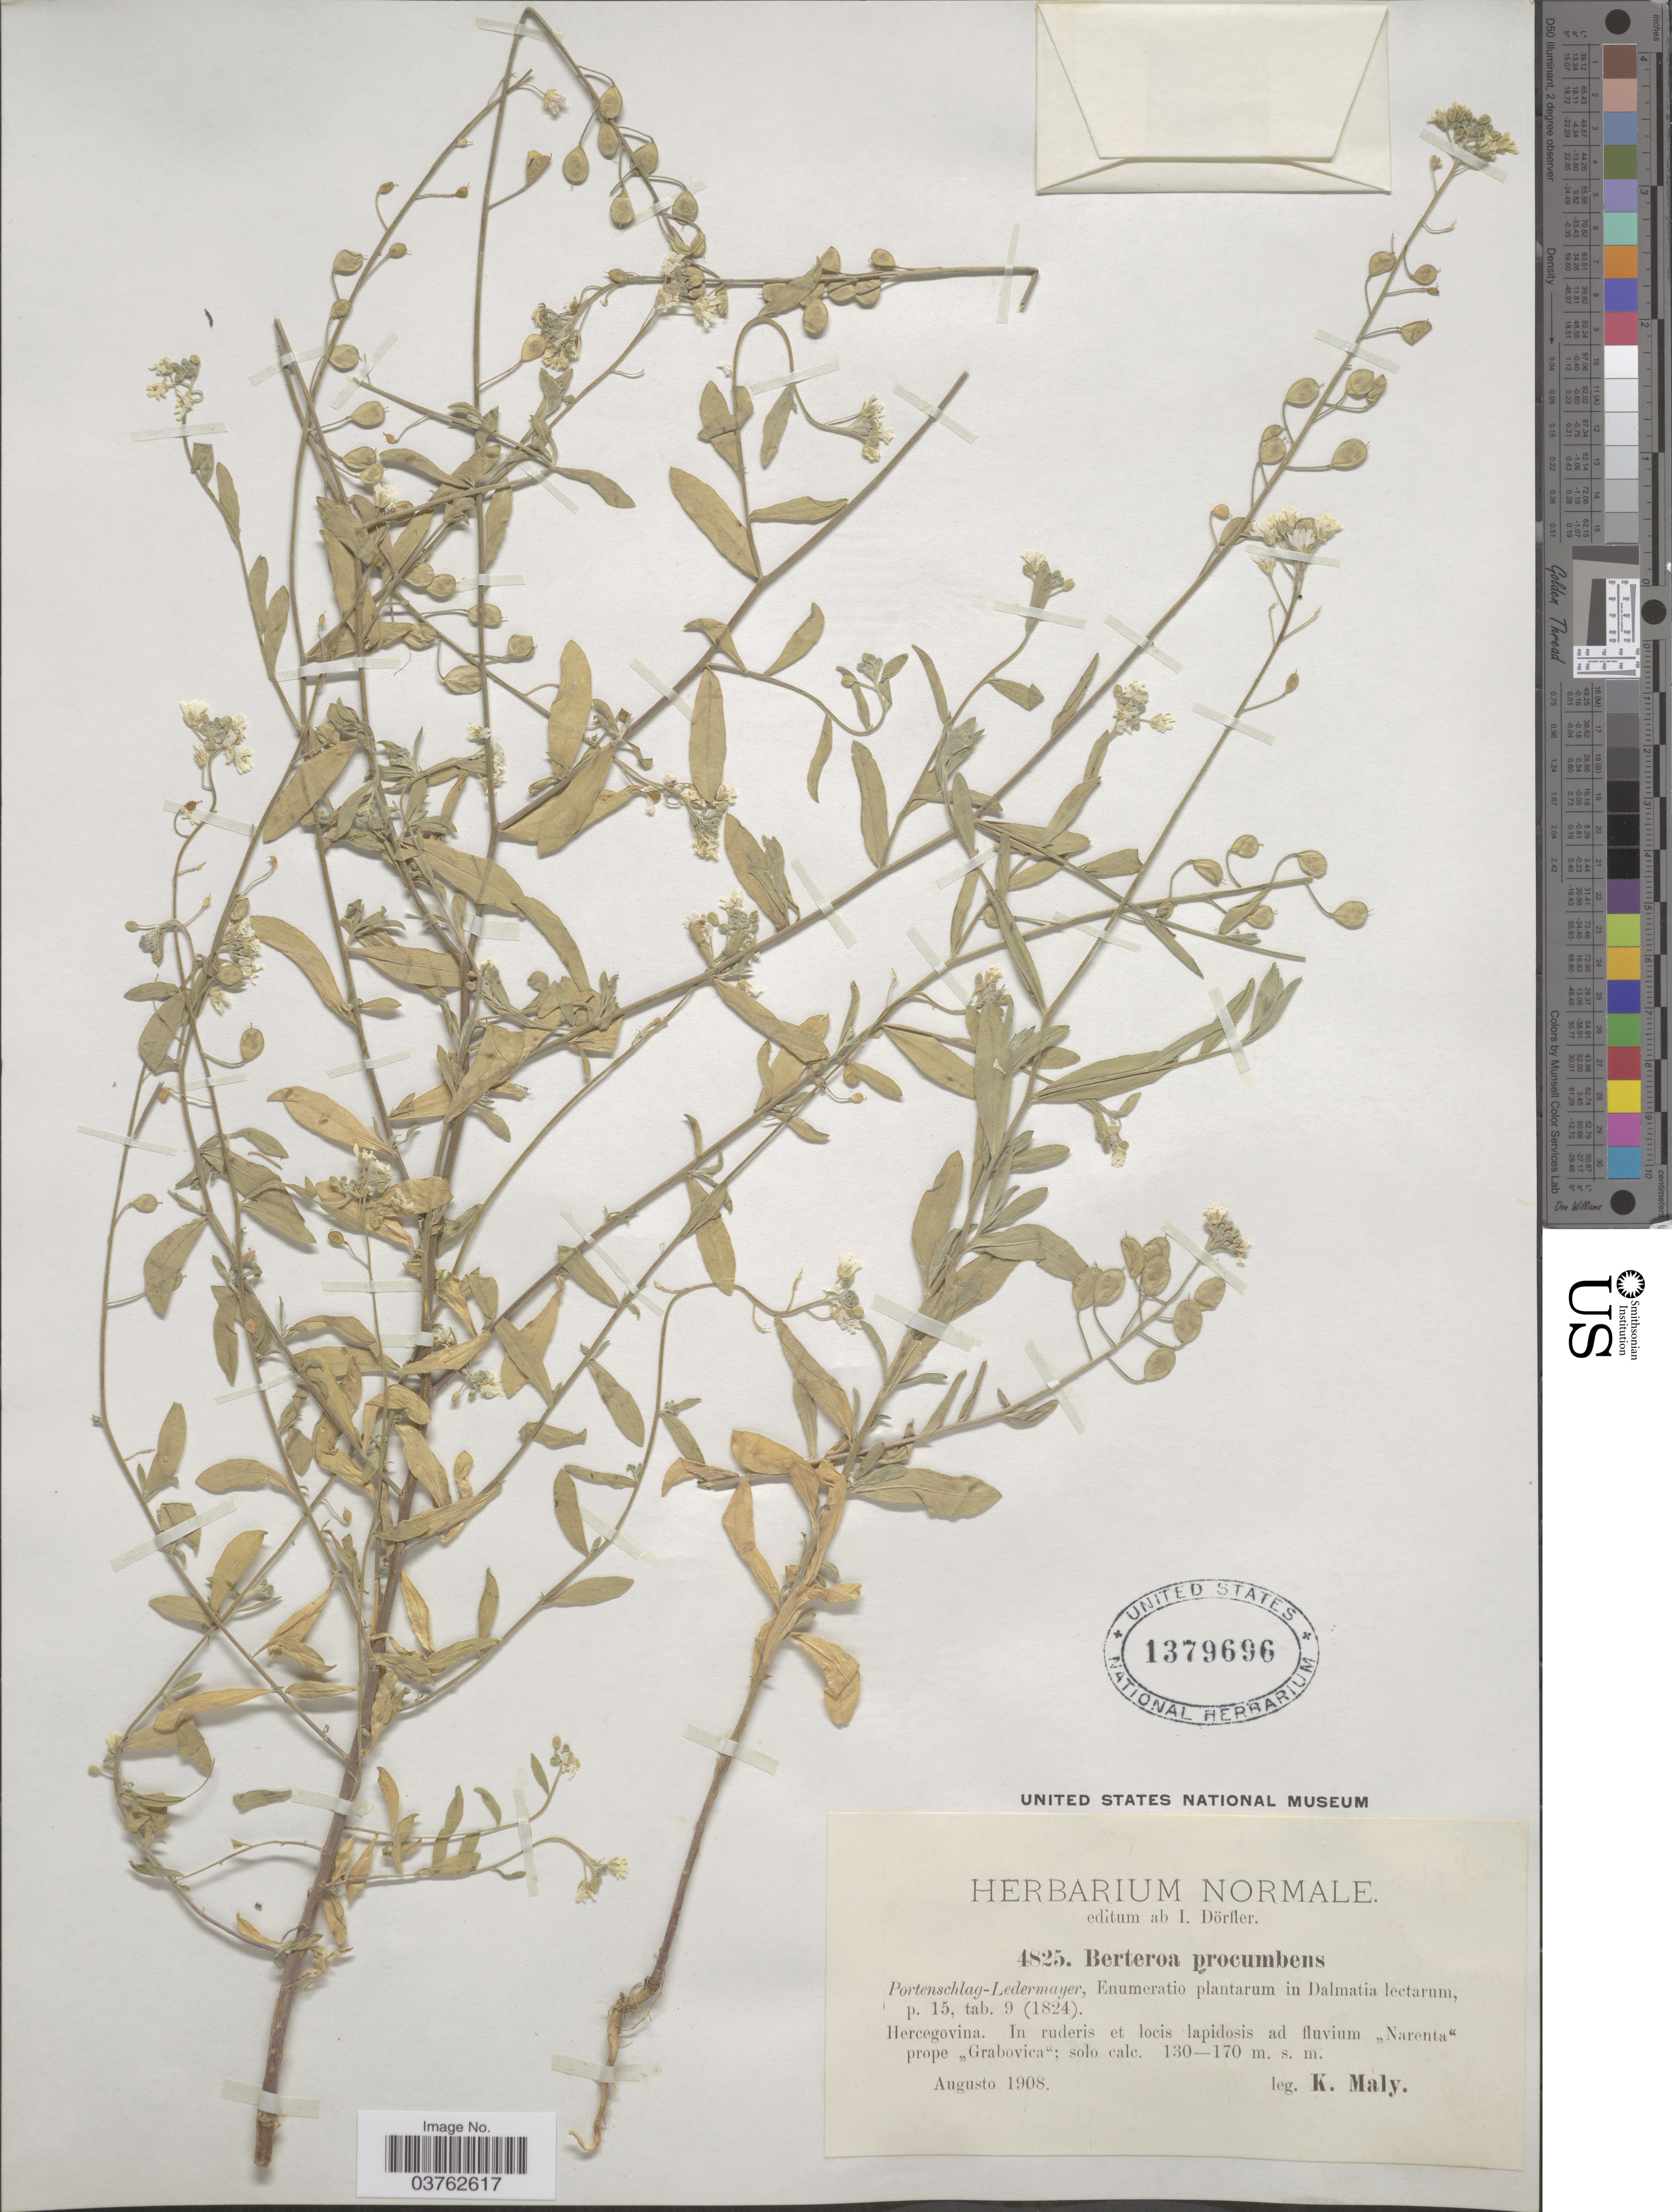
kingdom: Plantae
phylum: Tracheophyta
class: Magnoliopsida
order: Brassicales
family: Brassicaceae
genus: Berteroa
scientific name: Berteroa procumbens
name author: Port.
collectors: K. Malý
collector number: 4825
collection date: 1908-08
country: Bosnia and Herzegovina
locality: Hercegovina. In ruderis et locis lapidosis ad fluvium "Narenta" prope "Grabovica".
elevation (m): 130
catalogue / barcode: US 1379696